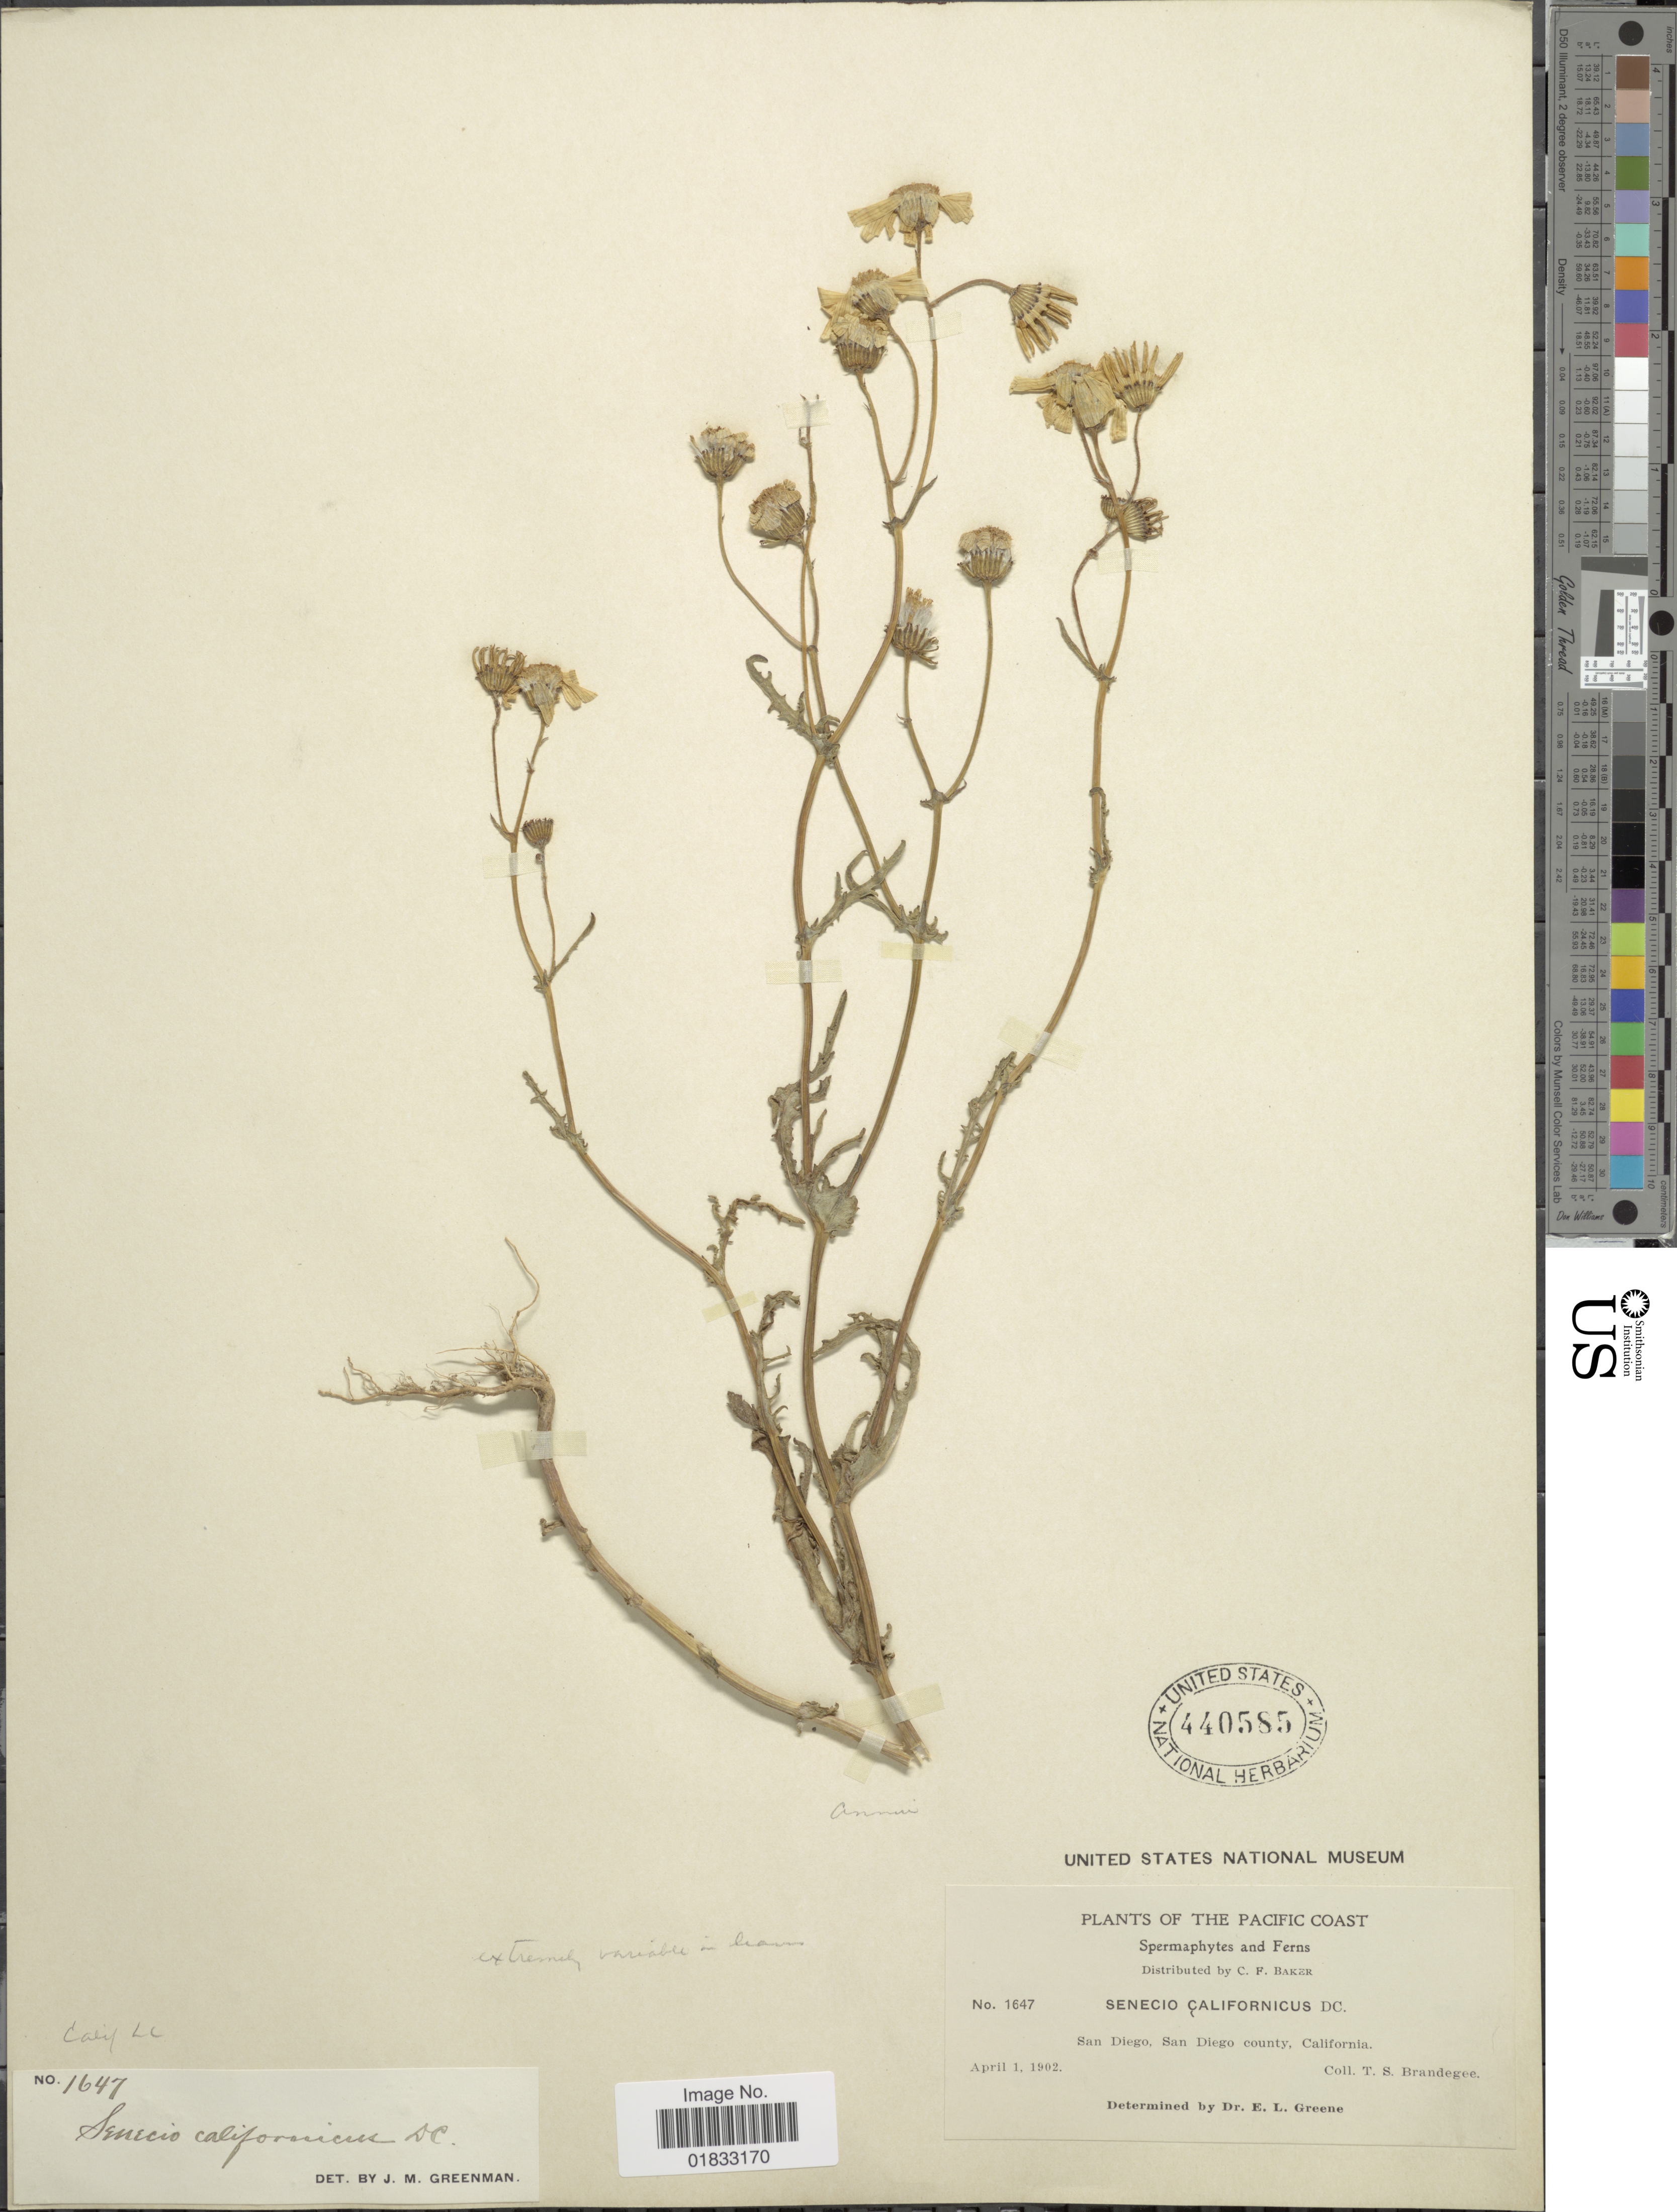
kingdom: Plantae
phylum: Tracheophyta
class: Magnoliopsida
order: Asterales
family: Asteraceae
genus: Senecio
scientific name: Senecio californicus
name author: DC.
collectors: T. S. Brandegee (herbarium)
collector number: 1647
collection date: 1902-04-01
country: United States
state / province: California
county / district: San Diego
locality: San Diego, San Diego County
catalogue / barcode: US 440585